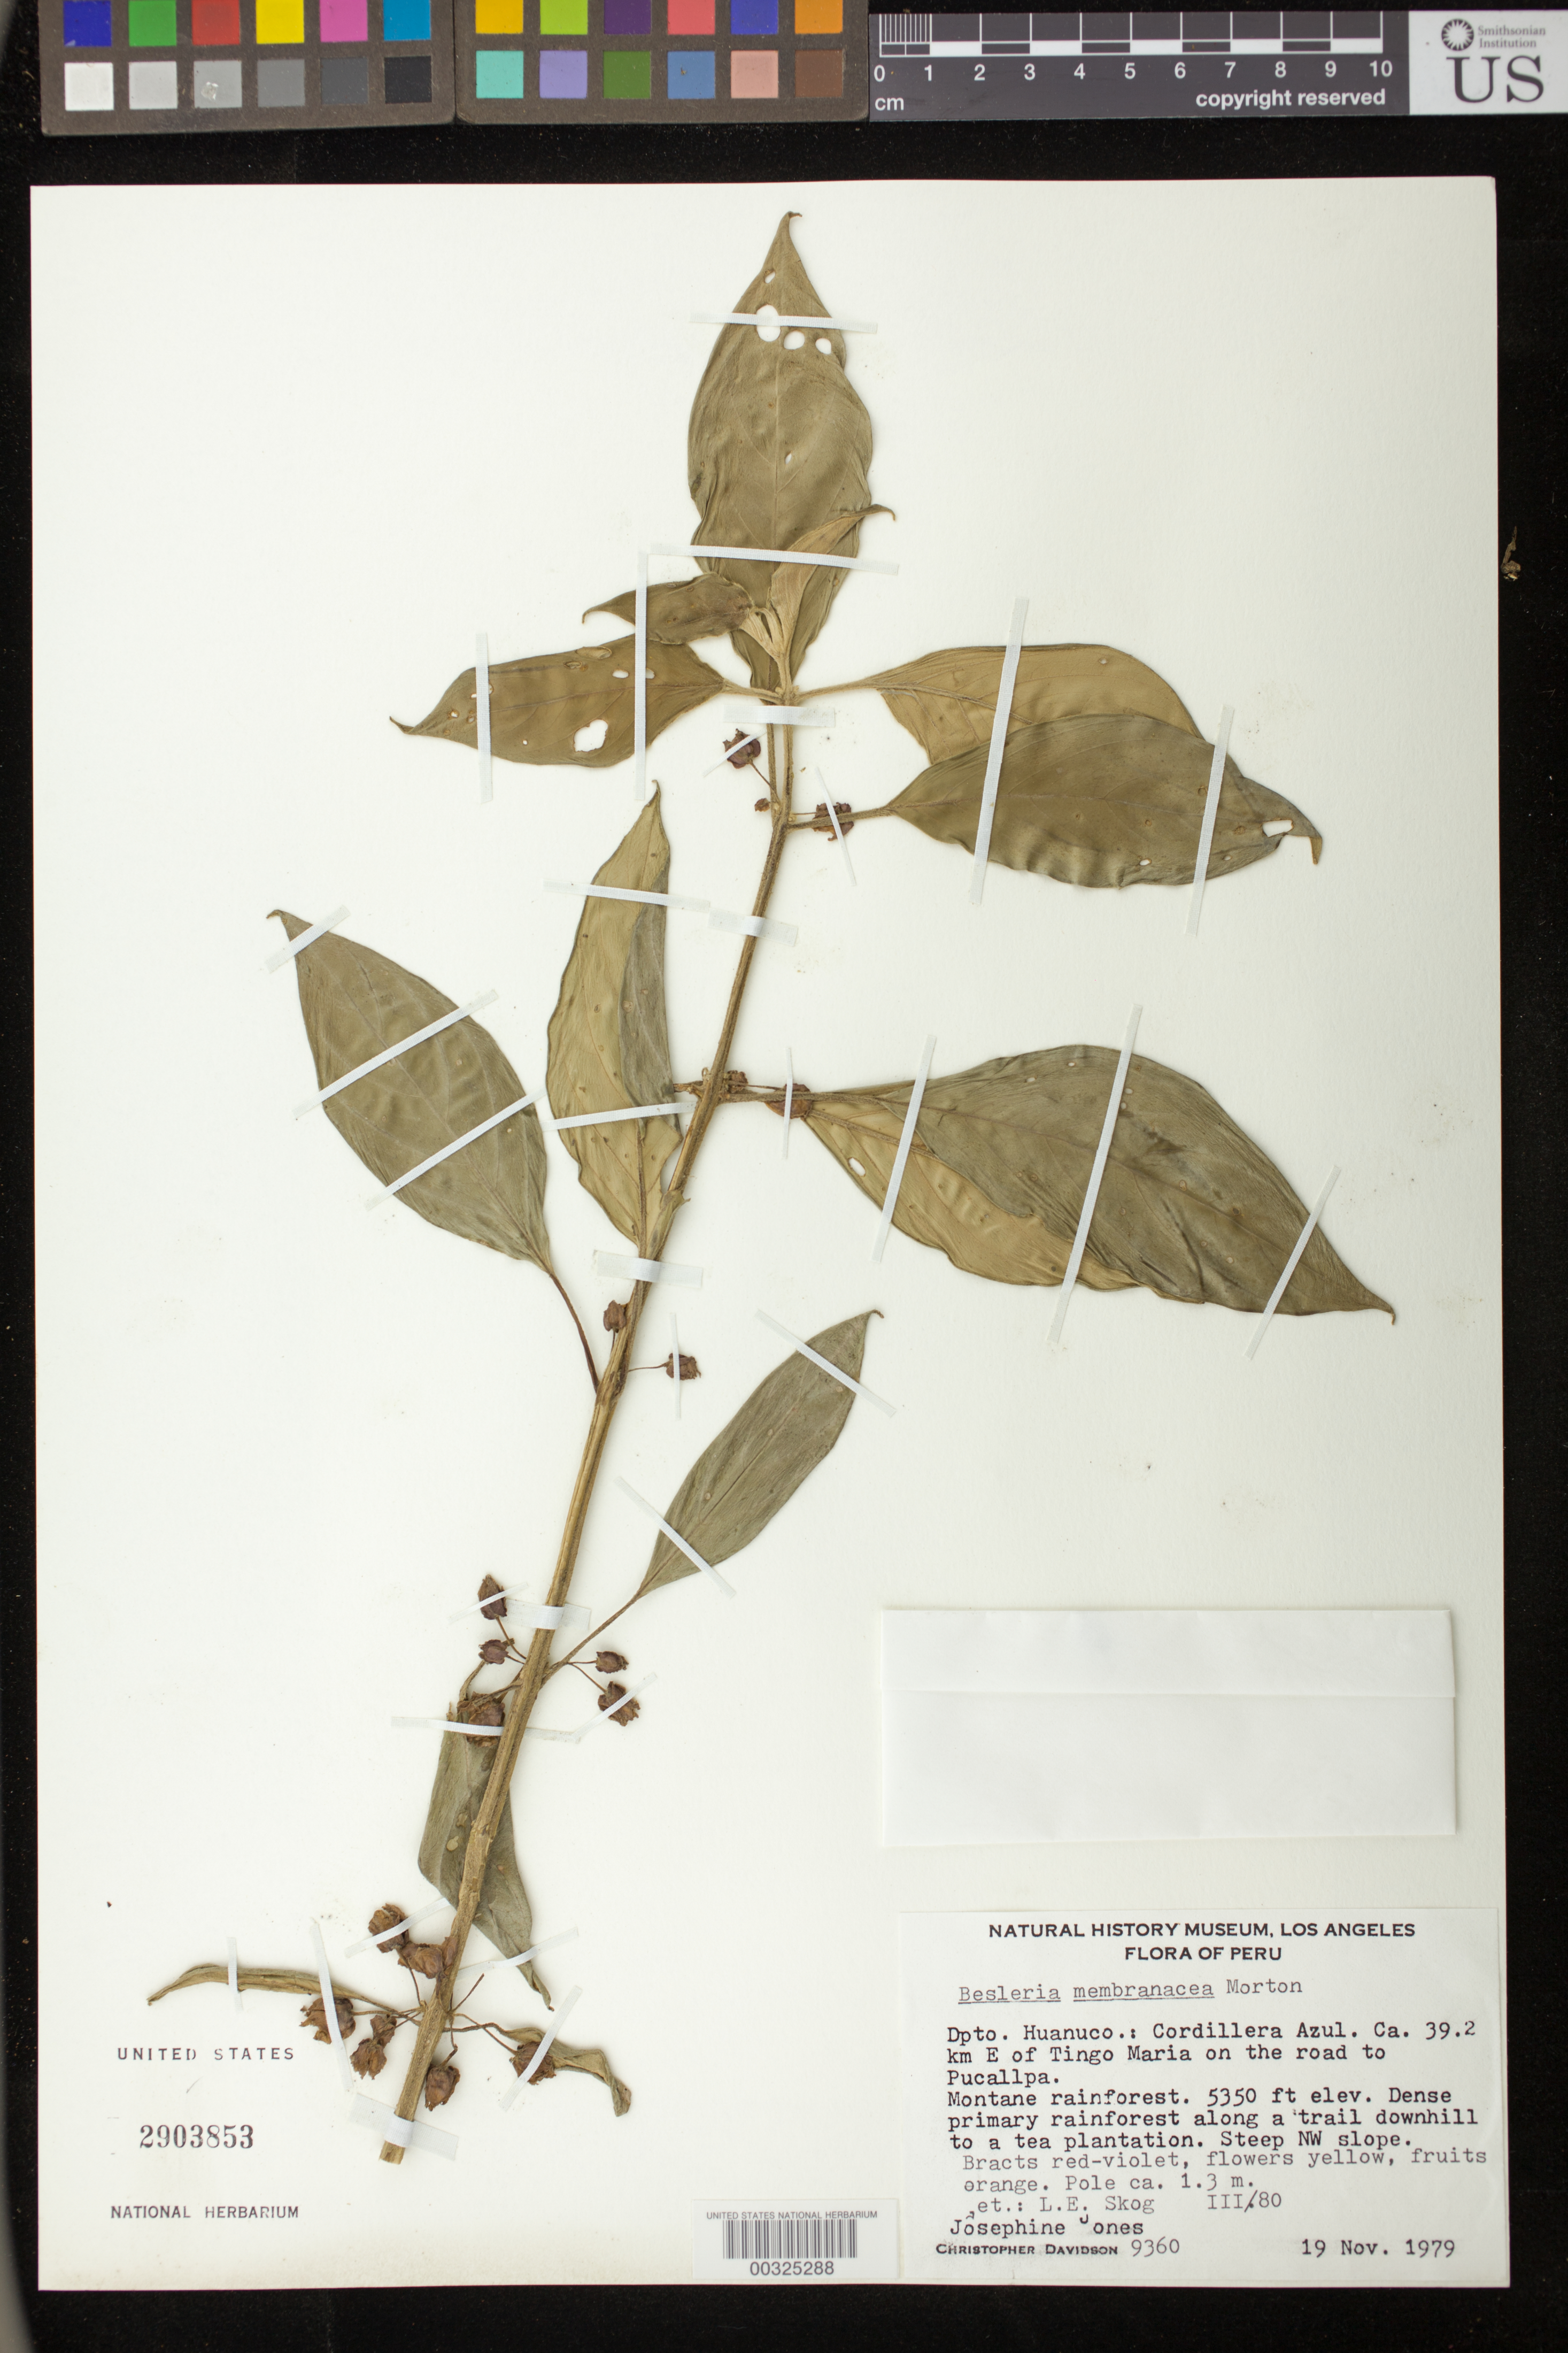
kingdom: Plantae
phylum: Tracheophyta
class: Magnoliopsida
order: Lamiales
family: Gesneriaceae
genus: Besleria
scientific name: Besleria membranacea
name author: C.V. Morton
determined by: Skog, Laurence E.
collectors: C. Davidson & J. Jones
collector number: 9360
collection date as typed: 19 Nov 1979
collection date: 1979-11-19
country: Peru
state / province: Huánuco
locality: Cordillera Azul, ca. 39.2 km E of Tingo Maria on the road to Pucallpa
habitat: Montane rainforest; dense primary rainforest along a trail downhill to a tea plantation, steep NW slope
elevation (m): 1631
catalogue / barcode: US 2903853